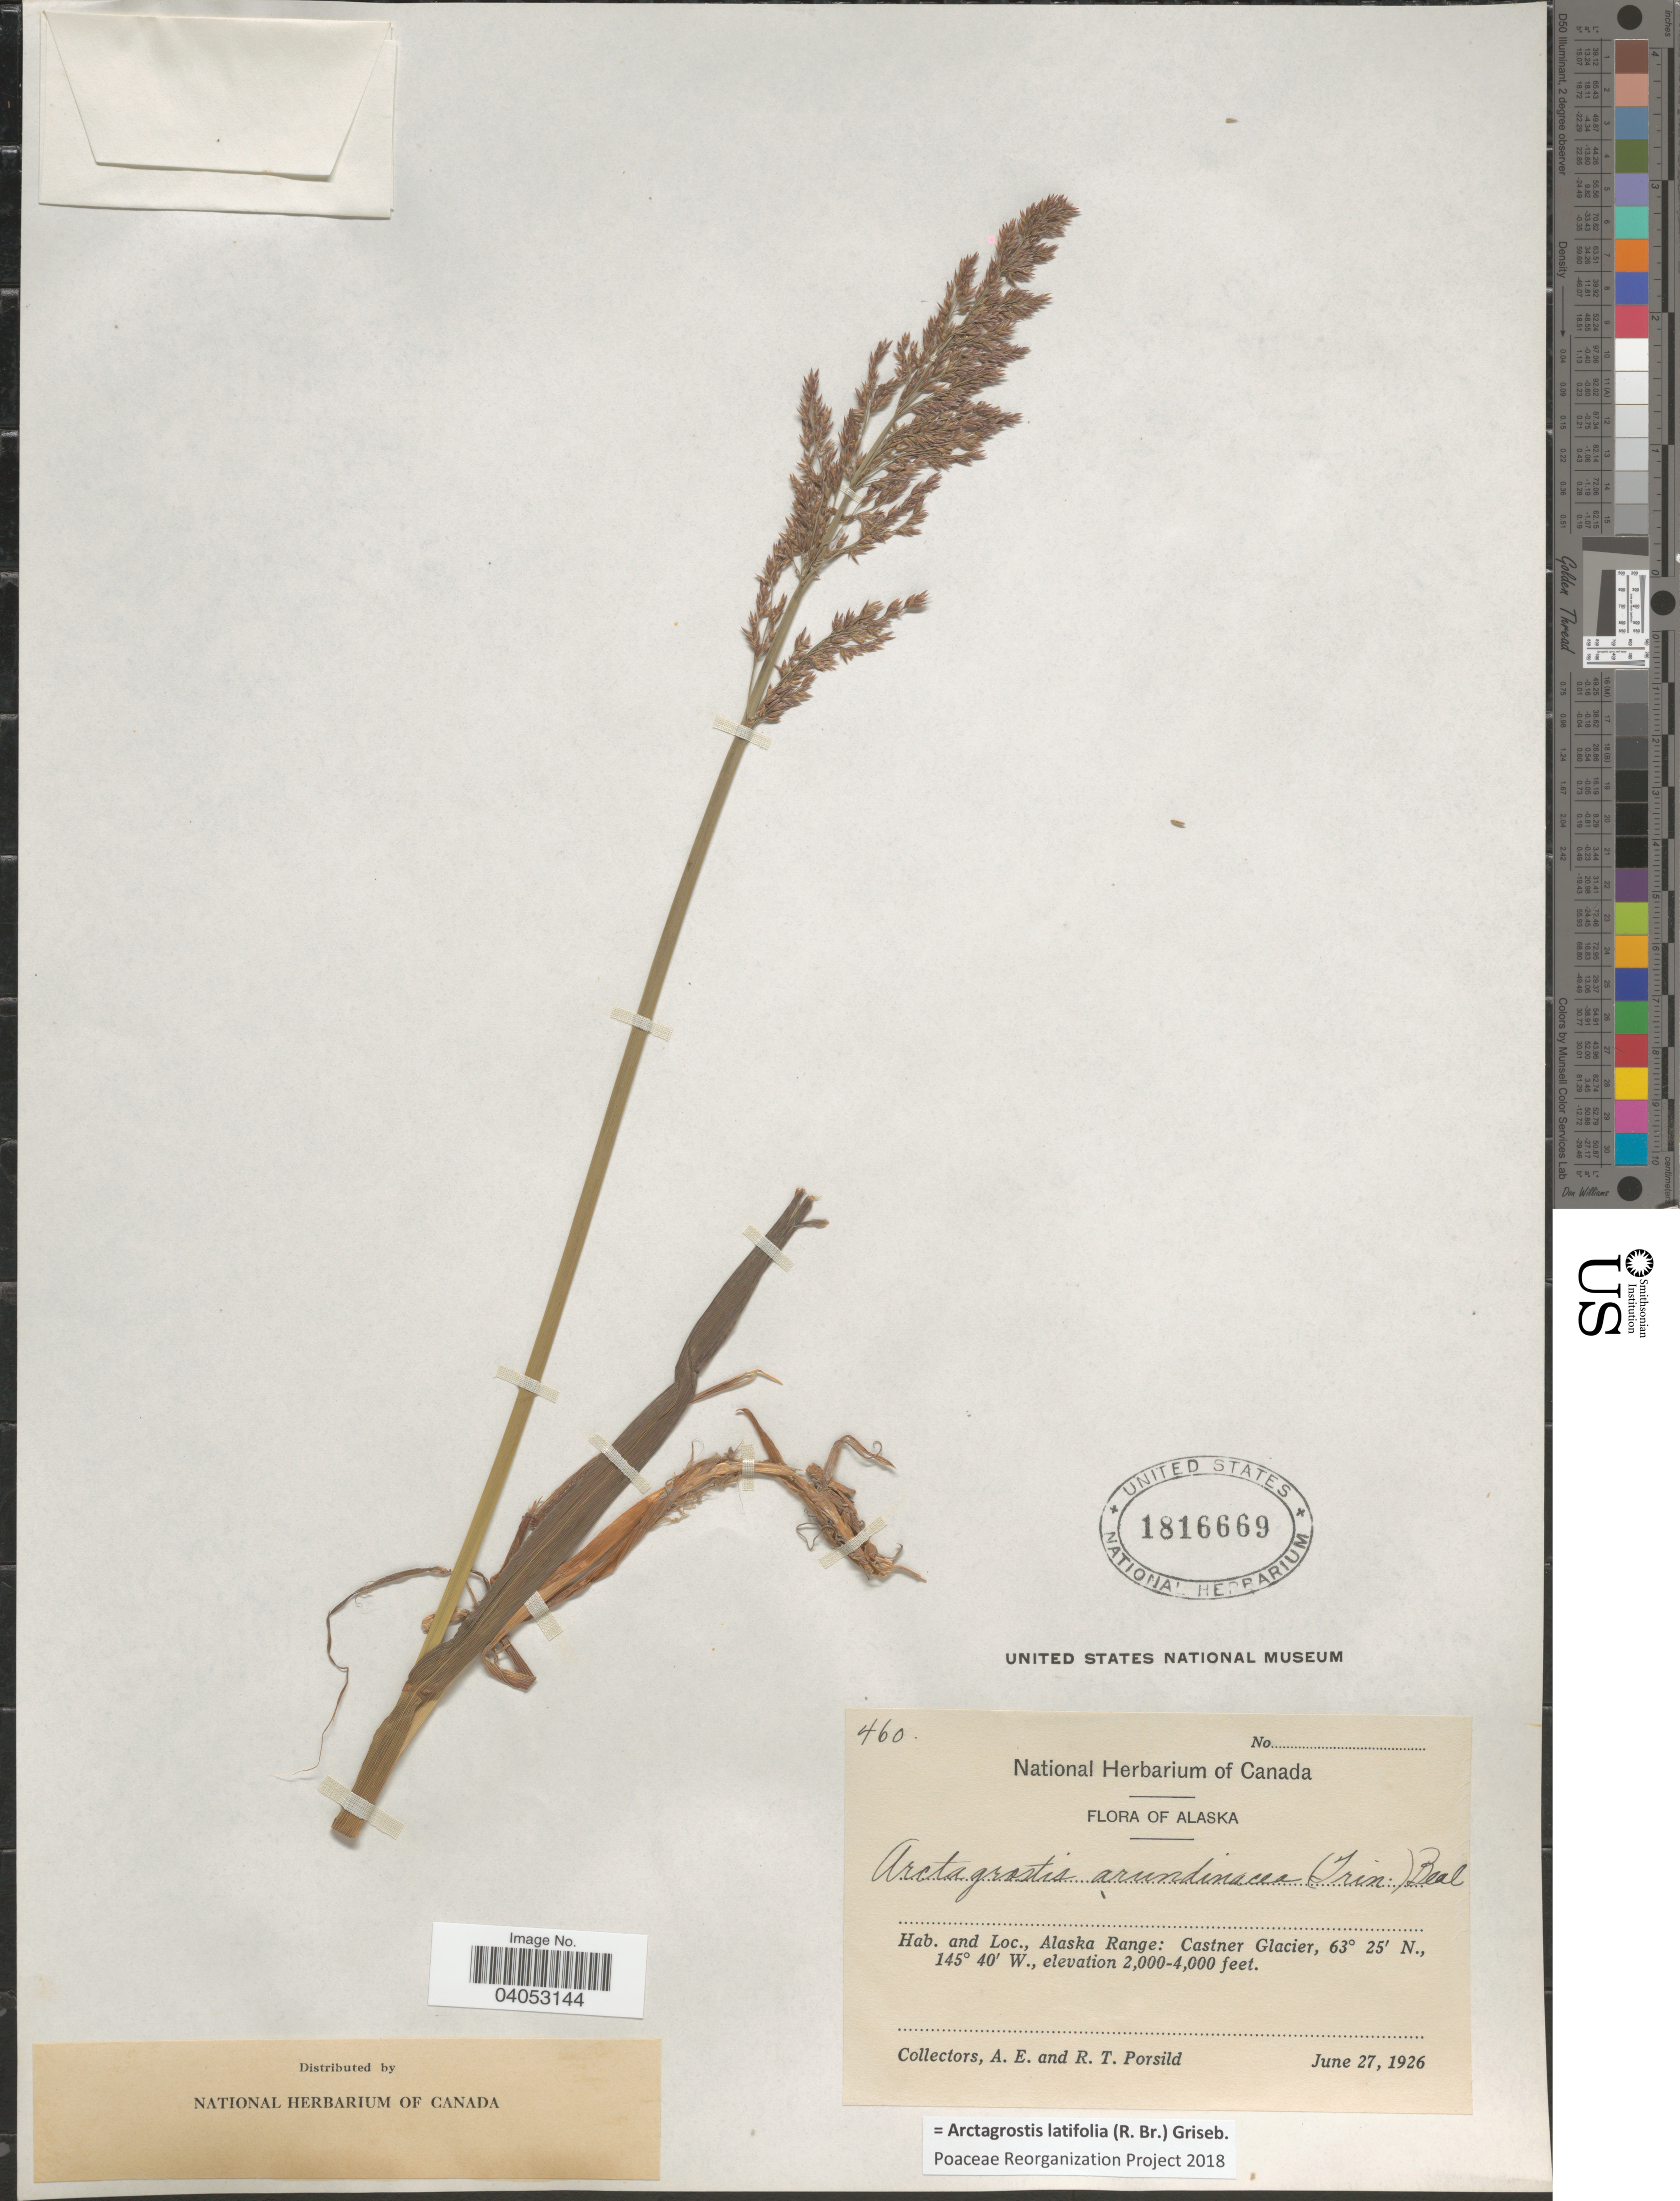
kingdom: Plantae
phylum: Tracheophyta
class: Liliopsida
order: Poales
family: Poaceae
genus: Arctagrostis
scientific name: Arctagrostis latifolia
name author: (R. Br.) Griseb.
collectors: A. E. Porsild & R. T. Porsild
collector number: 460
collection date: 1926-06-27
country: United States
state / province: Alaska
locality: Alaska Range: Castner Glacier.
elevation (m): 610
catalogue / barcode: US 1816669